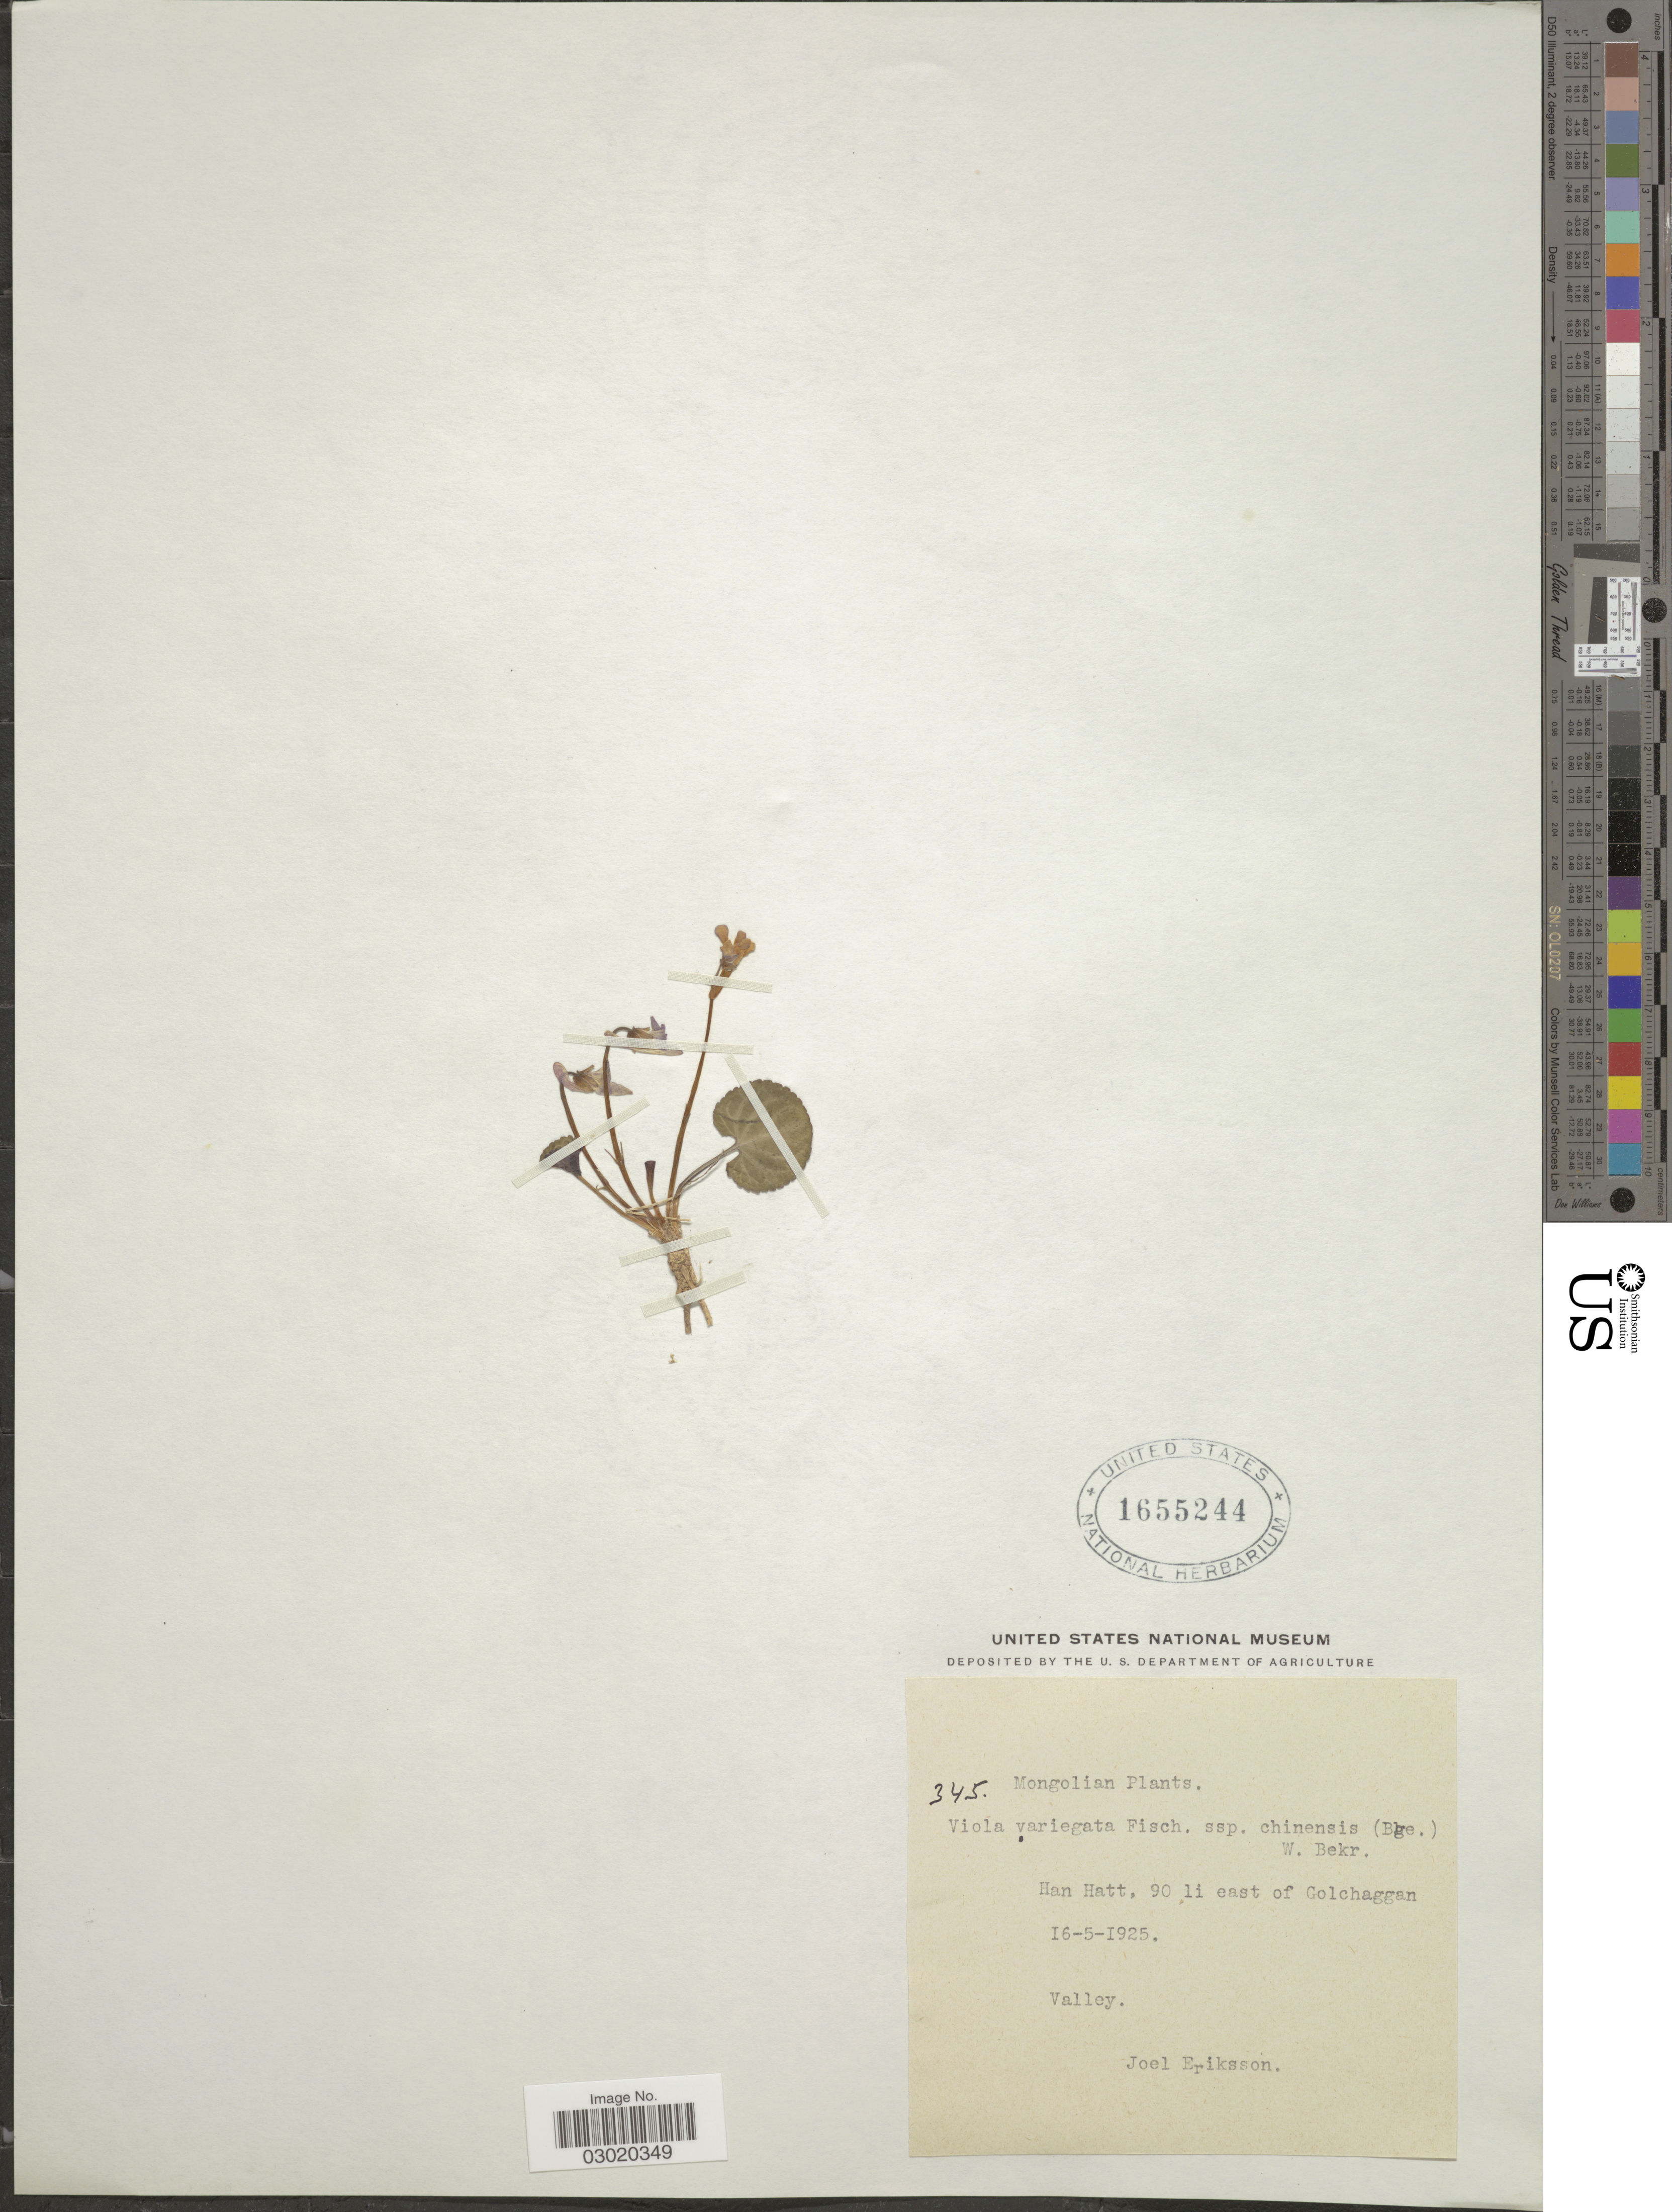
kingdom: Plantae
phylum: Tracheophyta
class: Magnoliopsida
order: Malpighiales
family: Violaceae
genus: Viola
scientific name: Viola variegata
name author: Fisch. ex Link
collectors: J. Eriksson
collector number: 345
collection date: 1925-05-16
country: Mongolia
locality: Han Hatt, 90 li east of Golchaggan.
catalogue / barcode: US 165244